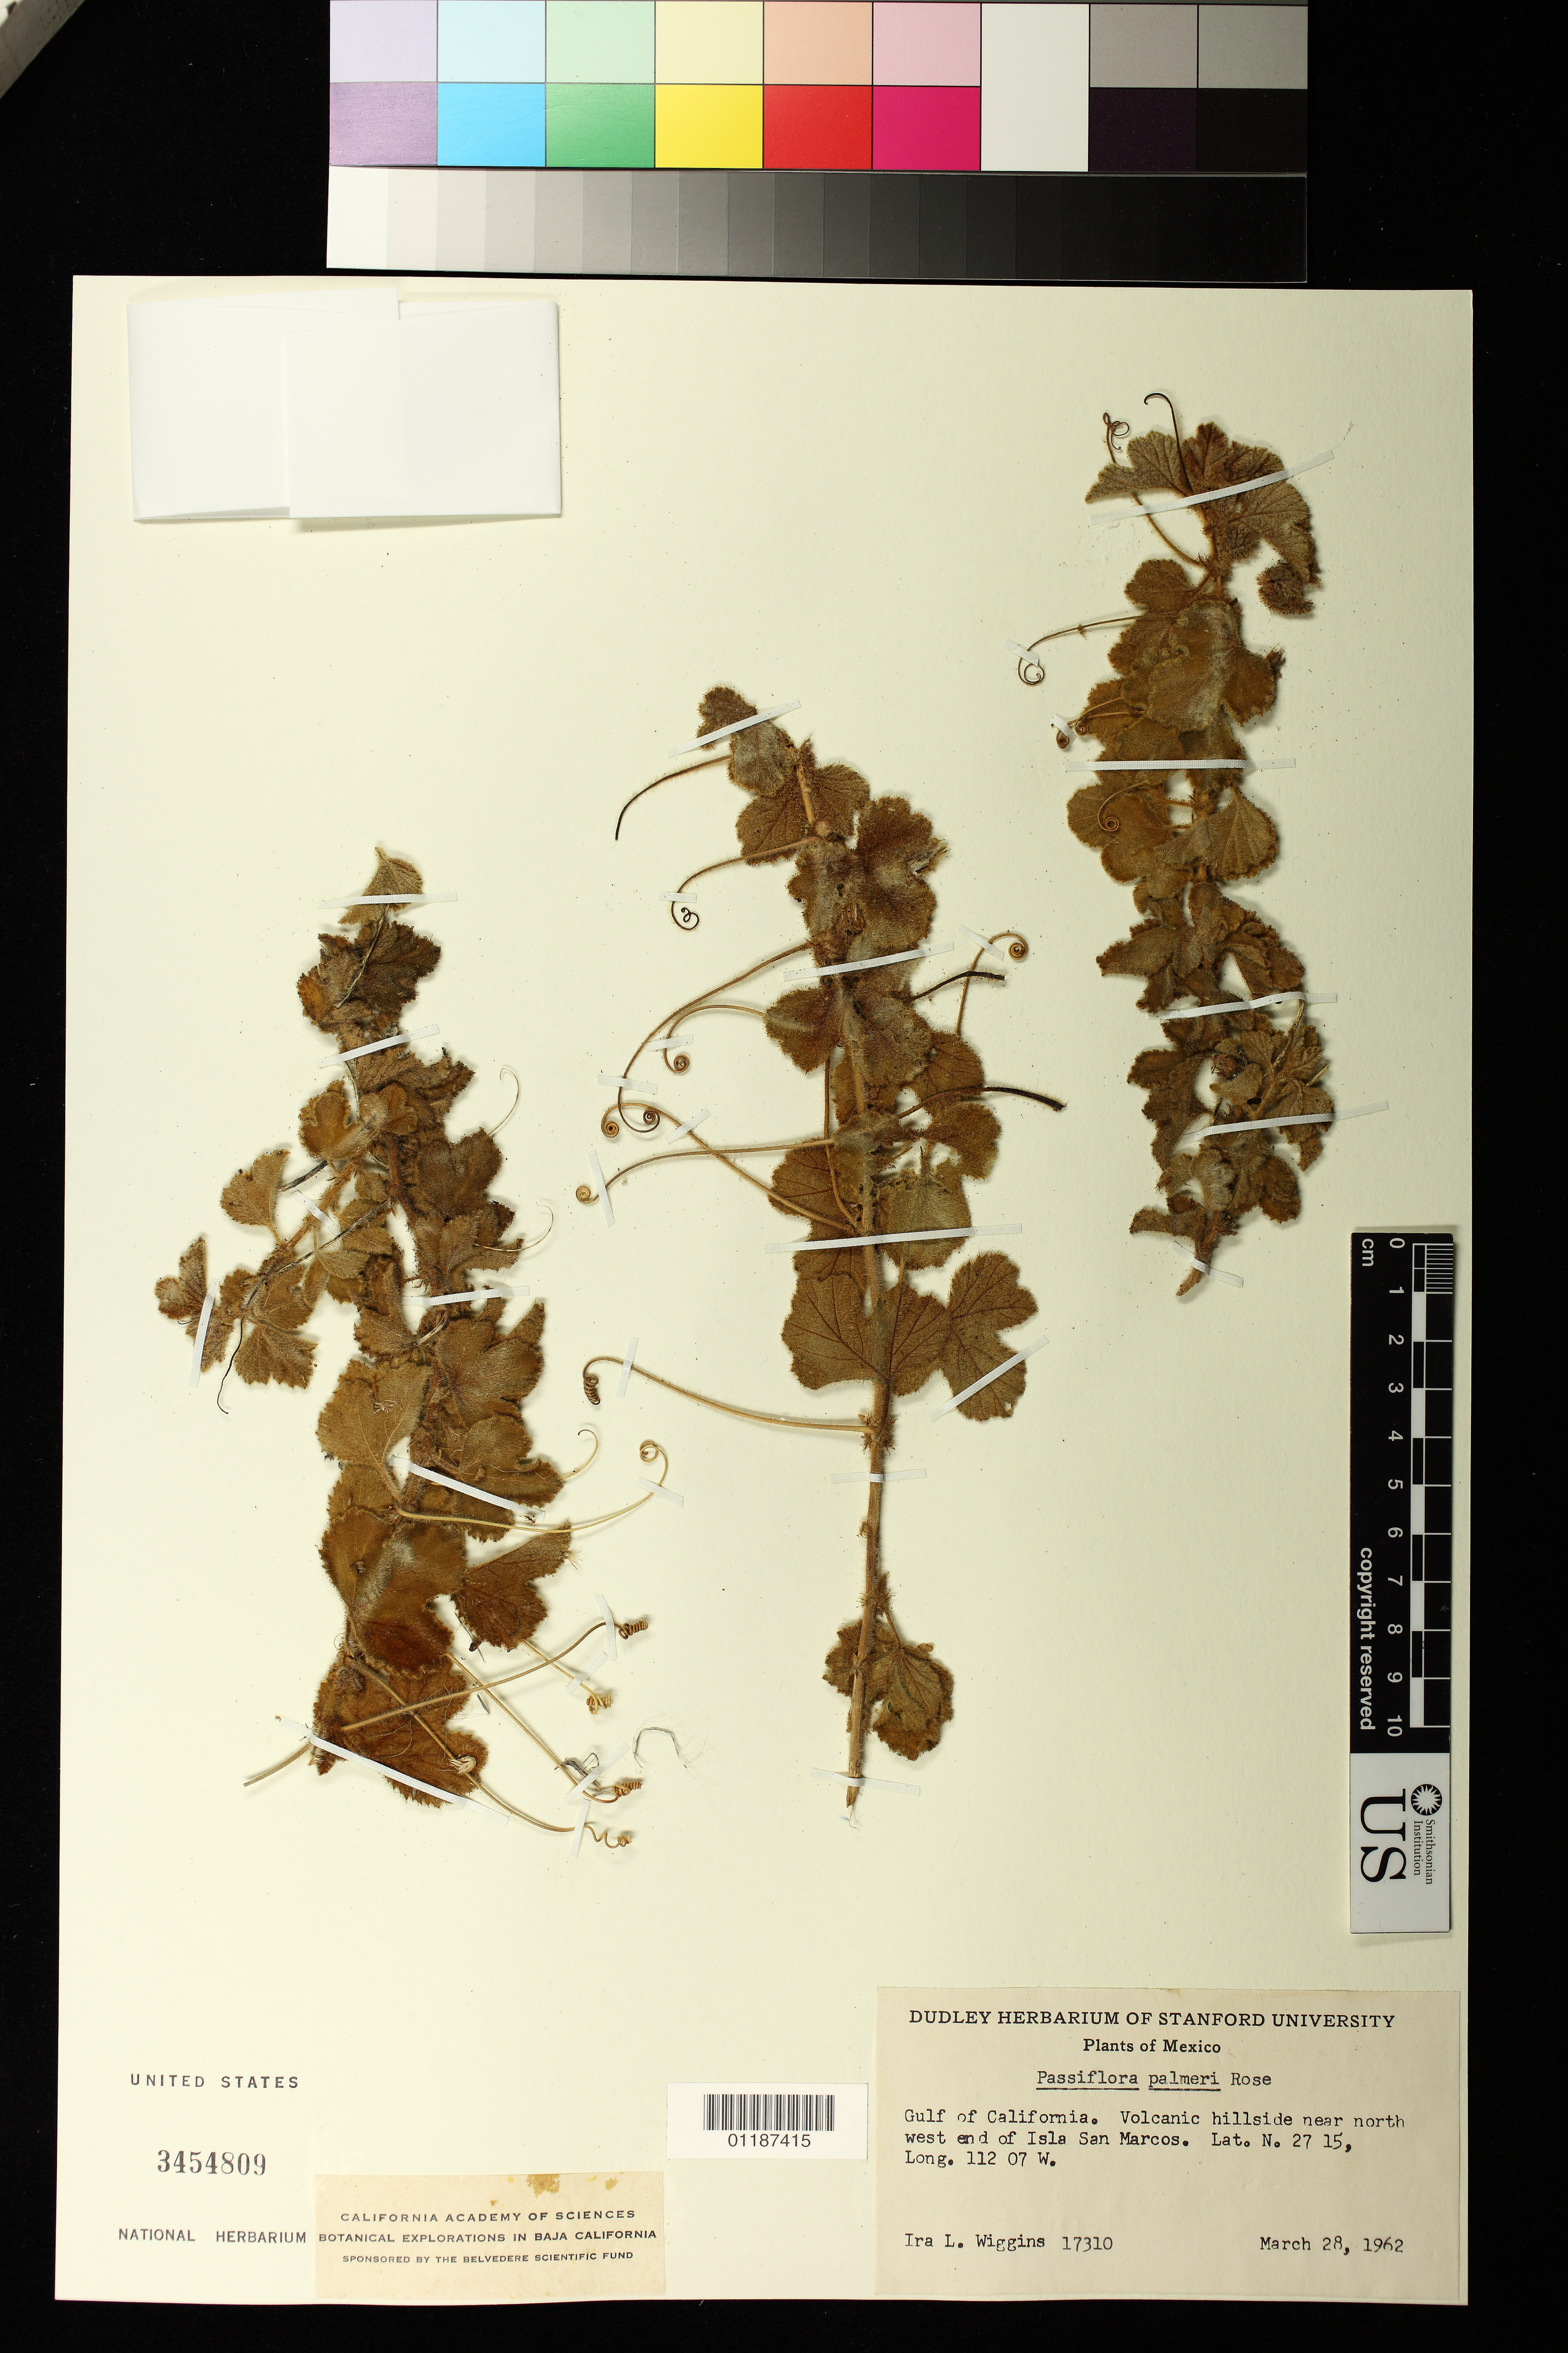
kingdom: Plantae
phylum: Tracheophyta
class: Magnoliopsida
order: Malpighiales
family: Passifloraceae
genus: Passiflora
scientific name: Passiflora palmeri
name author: Rose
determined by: Svoboda, H. T.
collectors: I. L. Wiggins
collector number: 17310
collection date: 1962-03-28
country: Mexico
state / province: Baja California Sur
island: San Marcos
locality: Gulf of California. Volcanic hillside near NW end of Isla San Marcos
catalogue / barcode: US 3454809